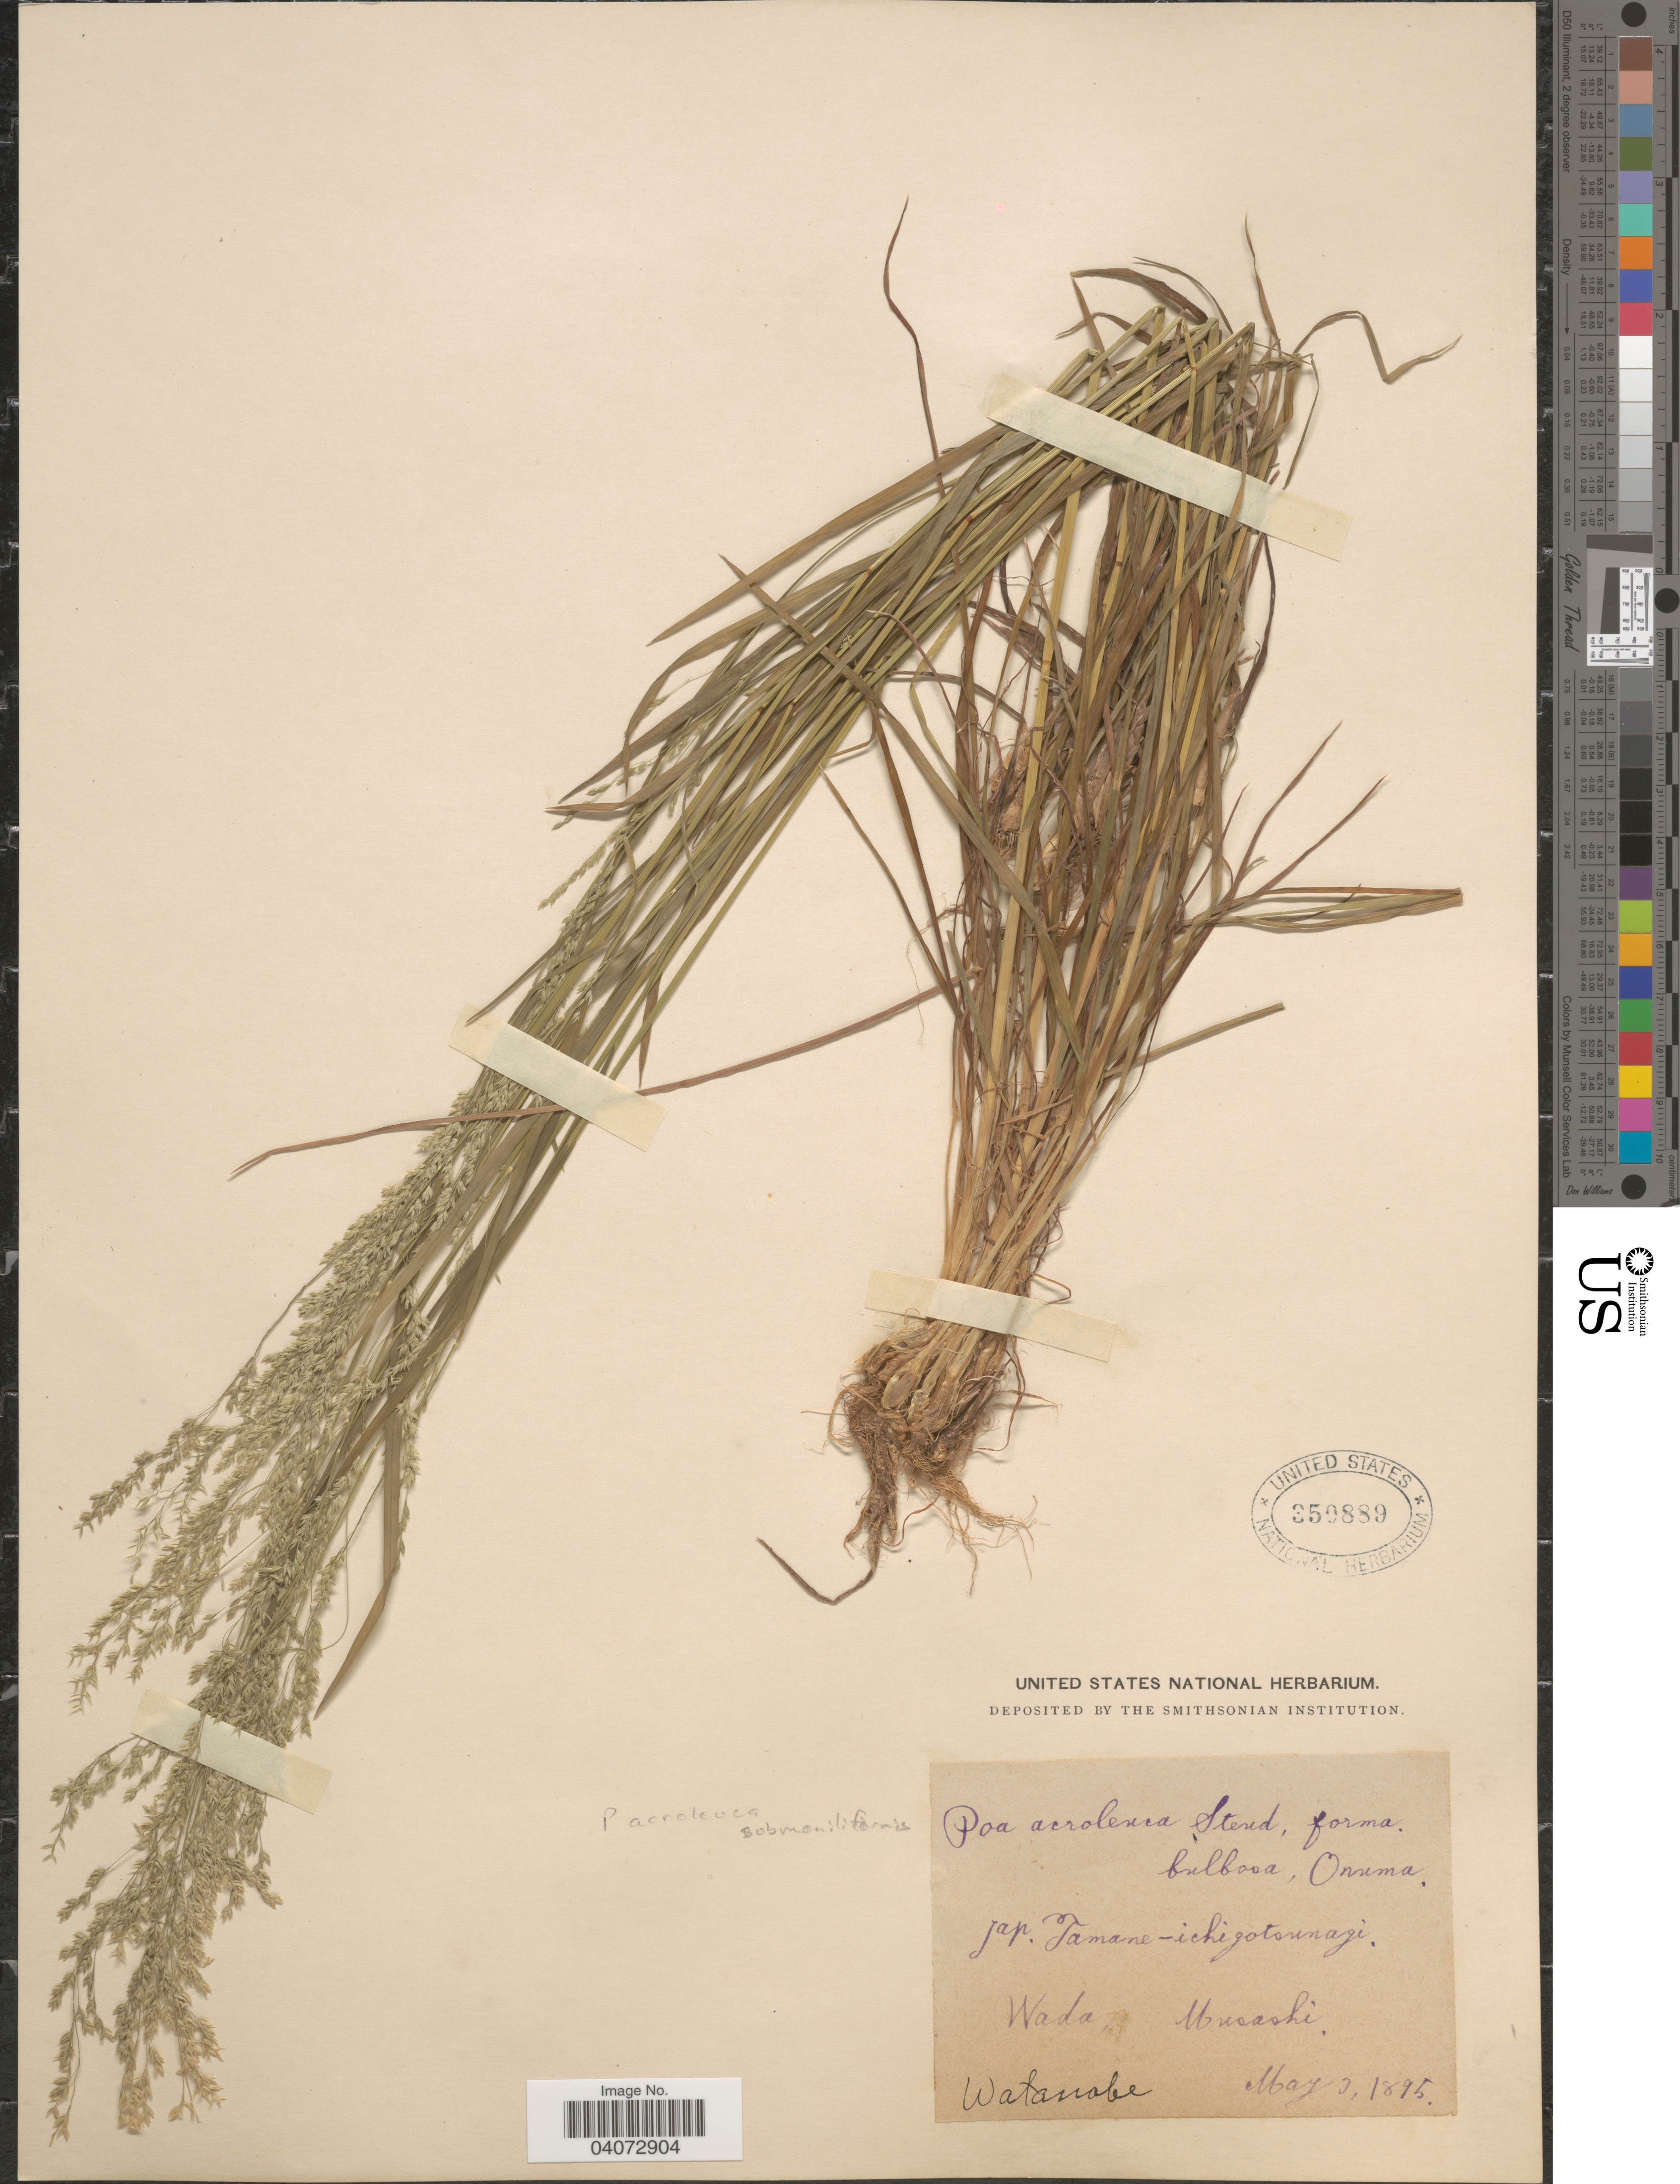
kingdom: Plantae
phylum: Tracheophyta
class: Liliopsida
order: Poales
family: Poaceae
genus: Poa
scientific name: Poa acroleuca var. submoniliformis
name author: Makino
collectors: -. Watanabe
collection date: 1895-05-03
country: Japan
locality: Wada, Musashi.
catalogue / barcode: US 350889